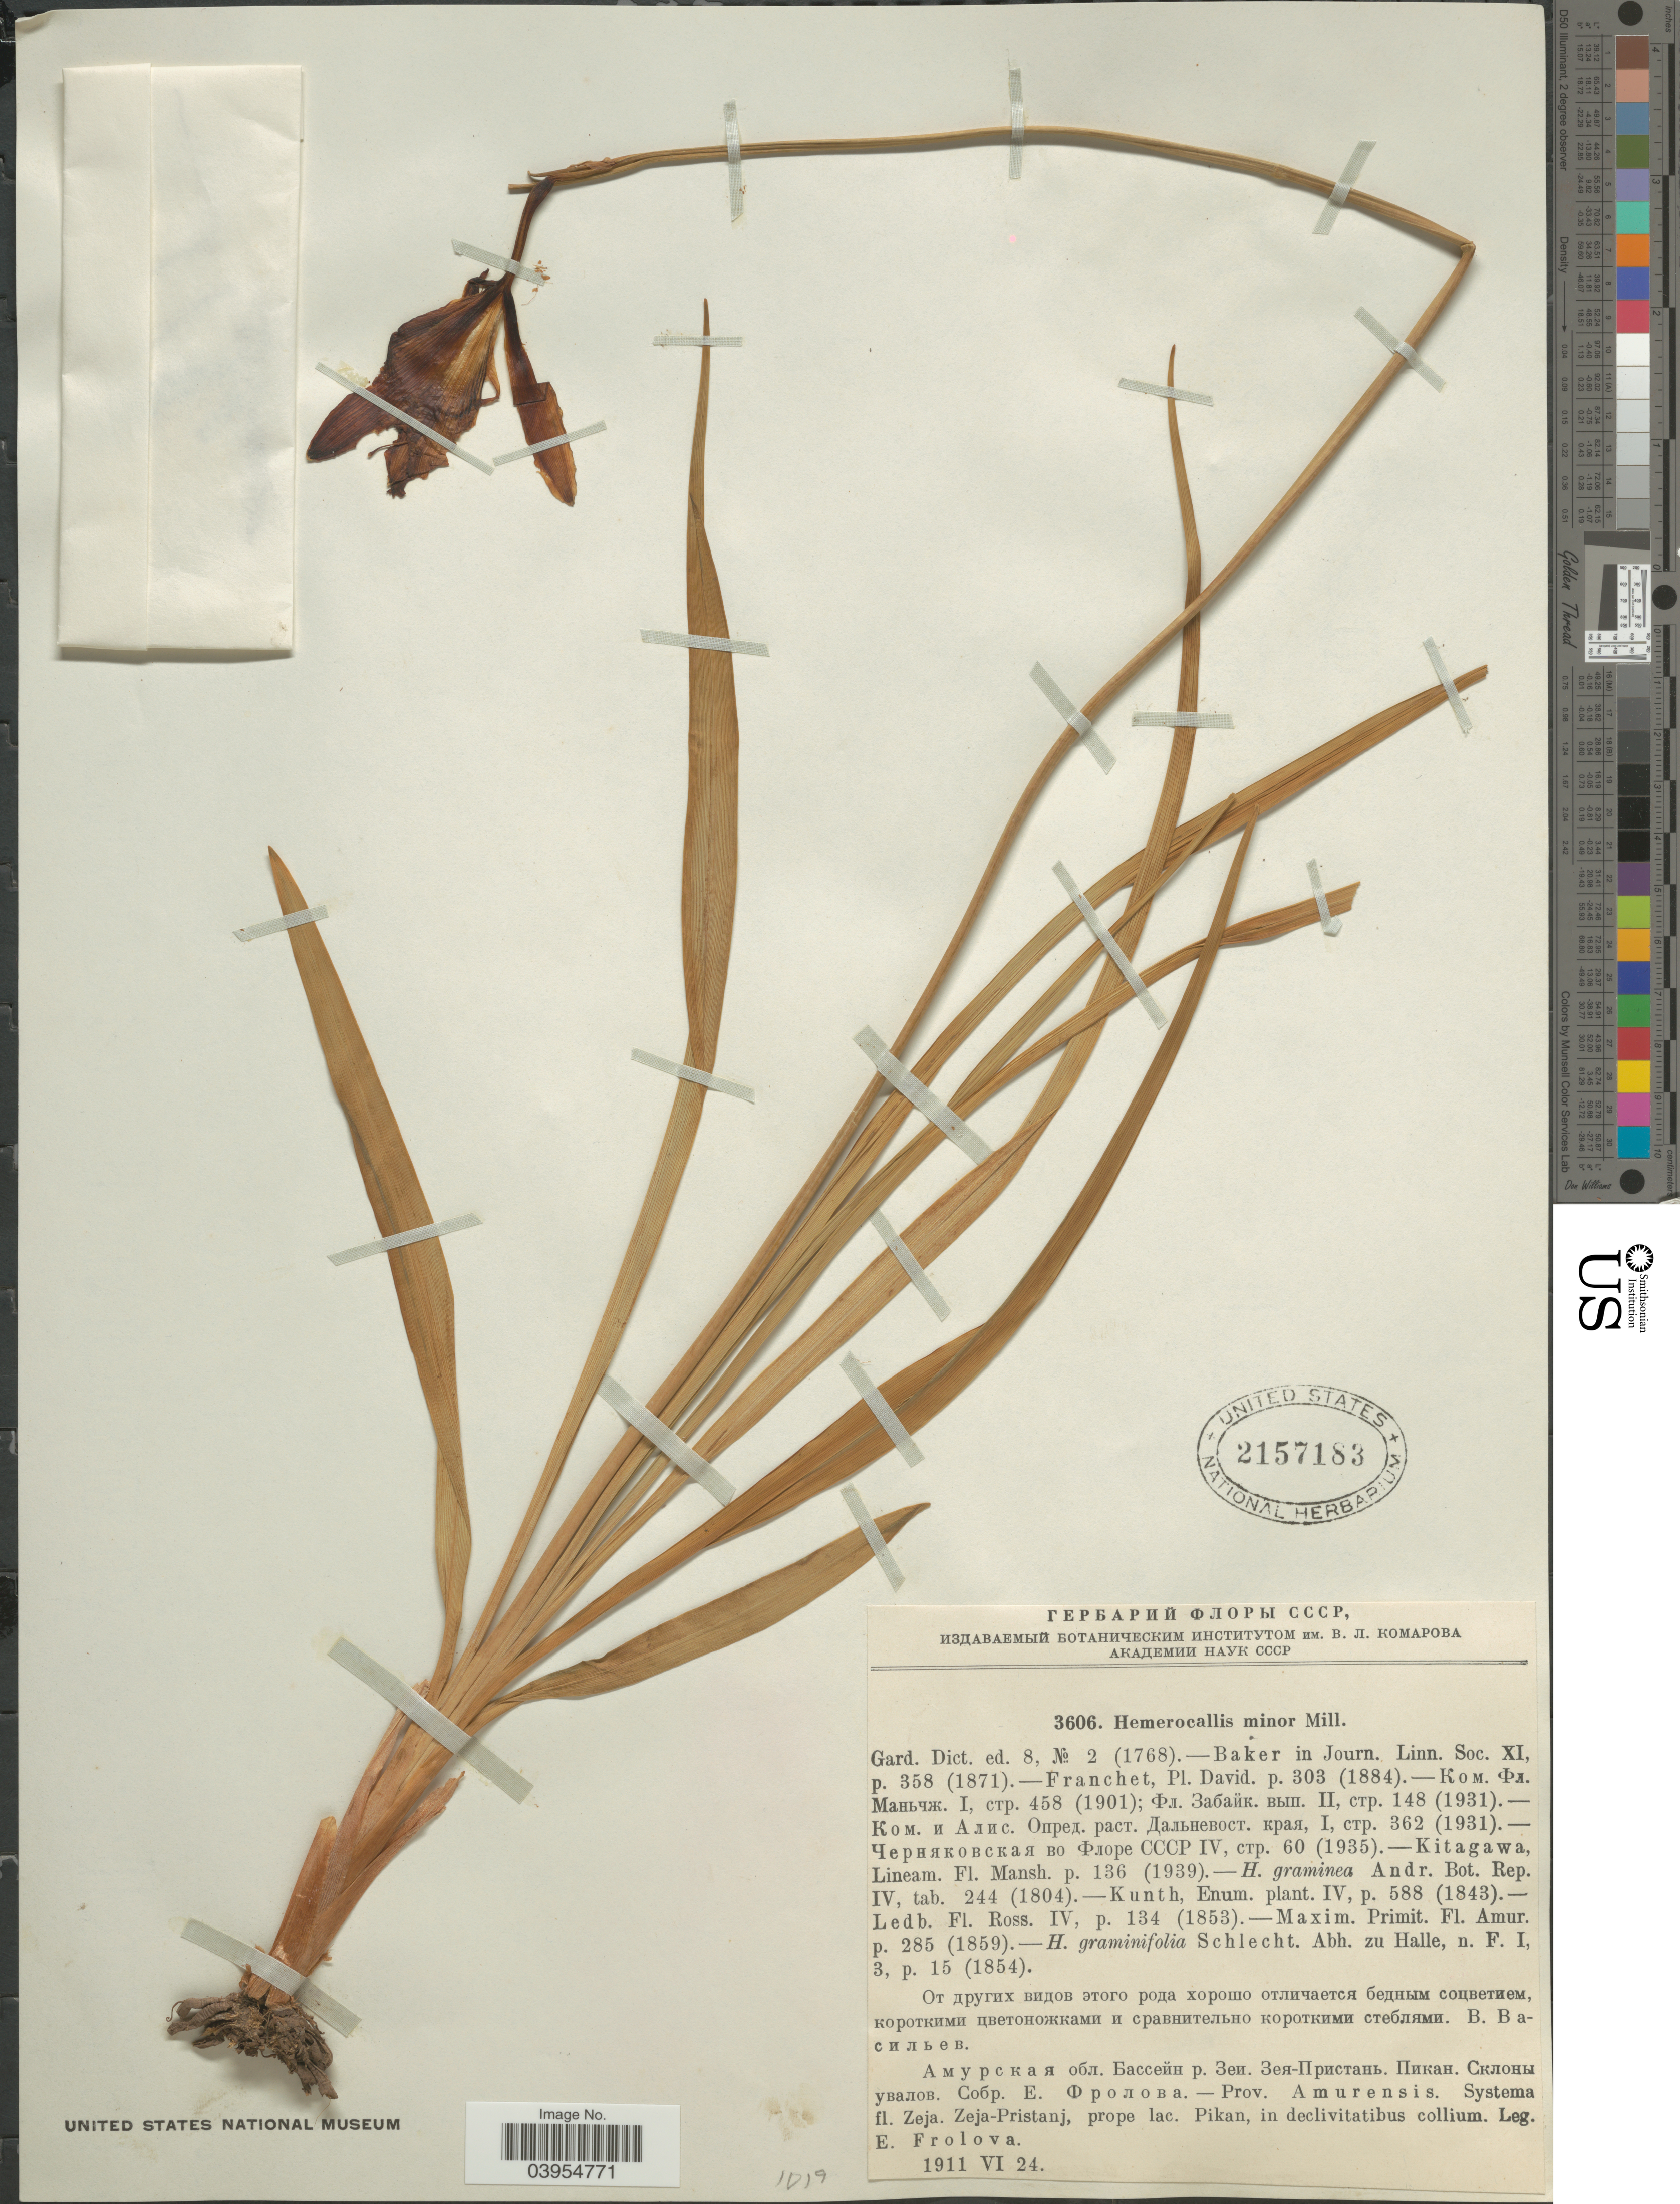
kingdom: Plantae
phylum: Tracheophyta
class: Liliopsida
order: Asparagales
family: Asphodelaceae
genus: Hemerocallis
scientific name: Hemerocallis minor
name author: Mill.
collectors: E. Frolova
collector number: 3606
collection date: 1911-06-24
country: Russian Federation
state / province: Amur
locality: Prov. Amurensis. Systema dl. Zeja. Zeja-Pristanj, prope lac. Pikan.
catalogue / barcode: US 2157183